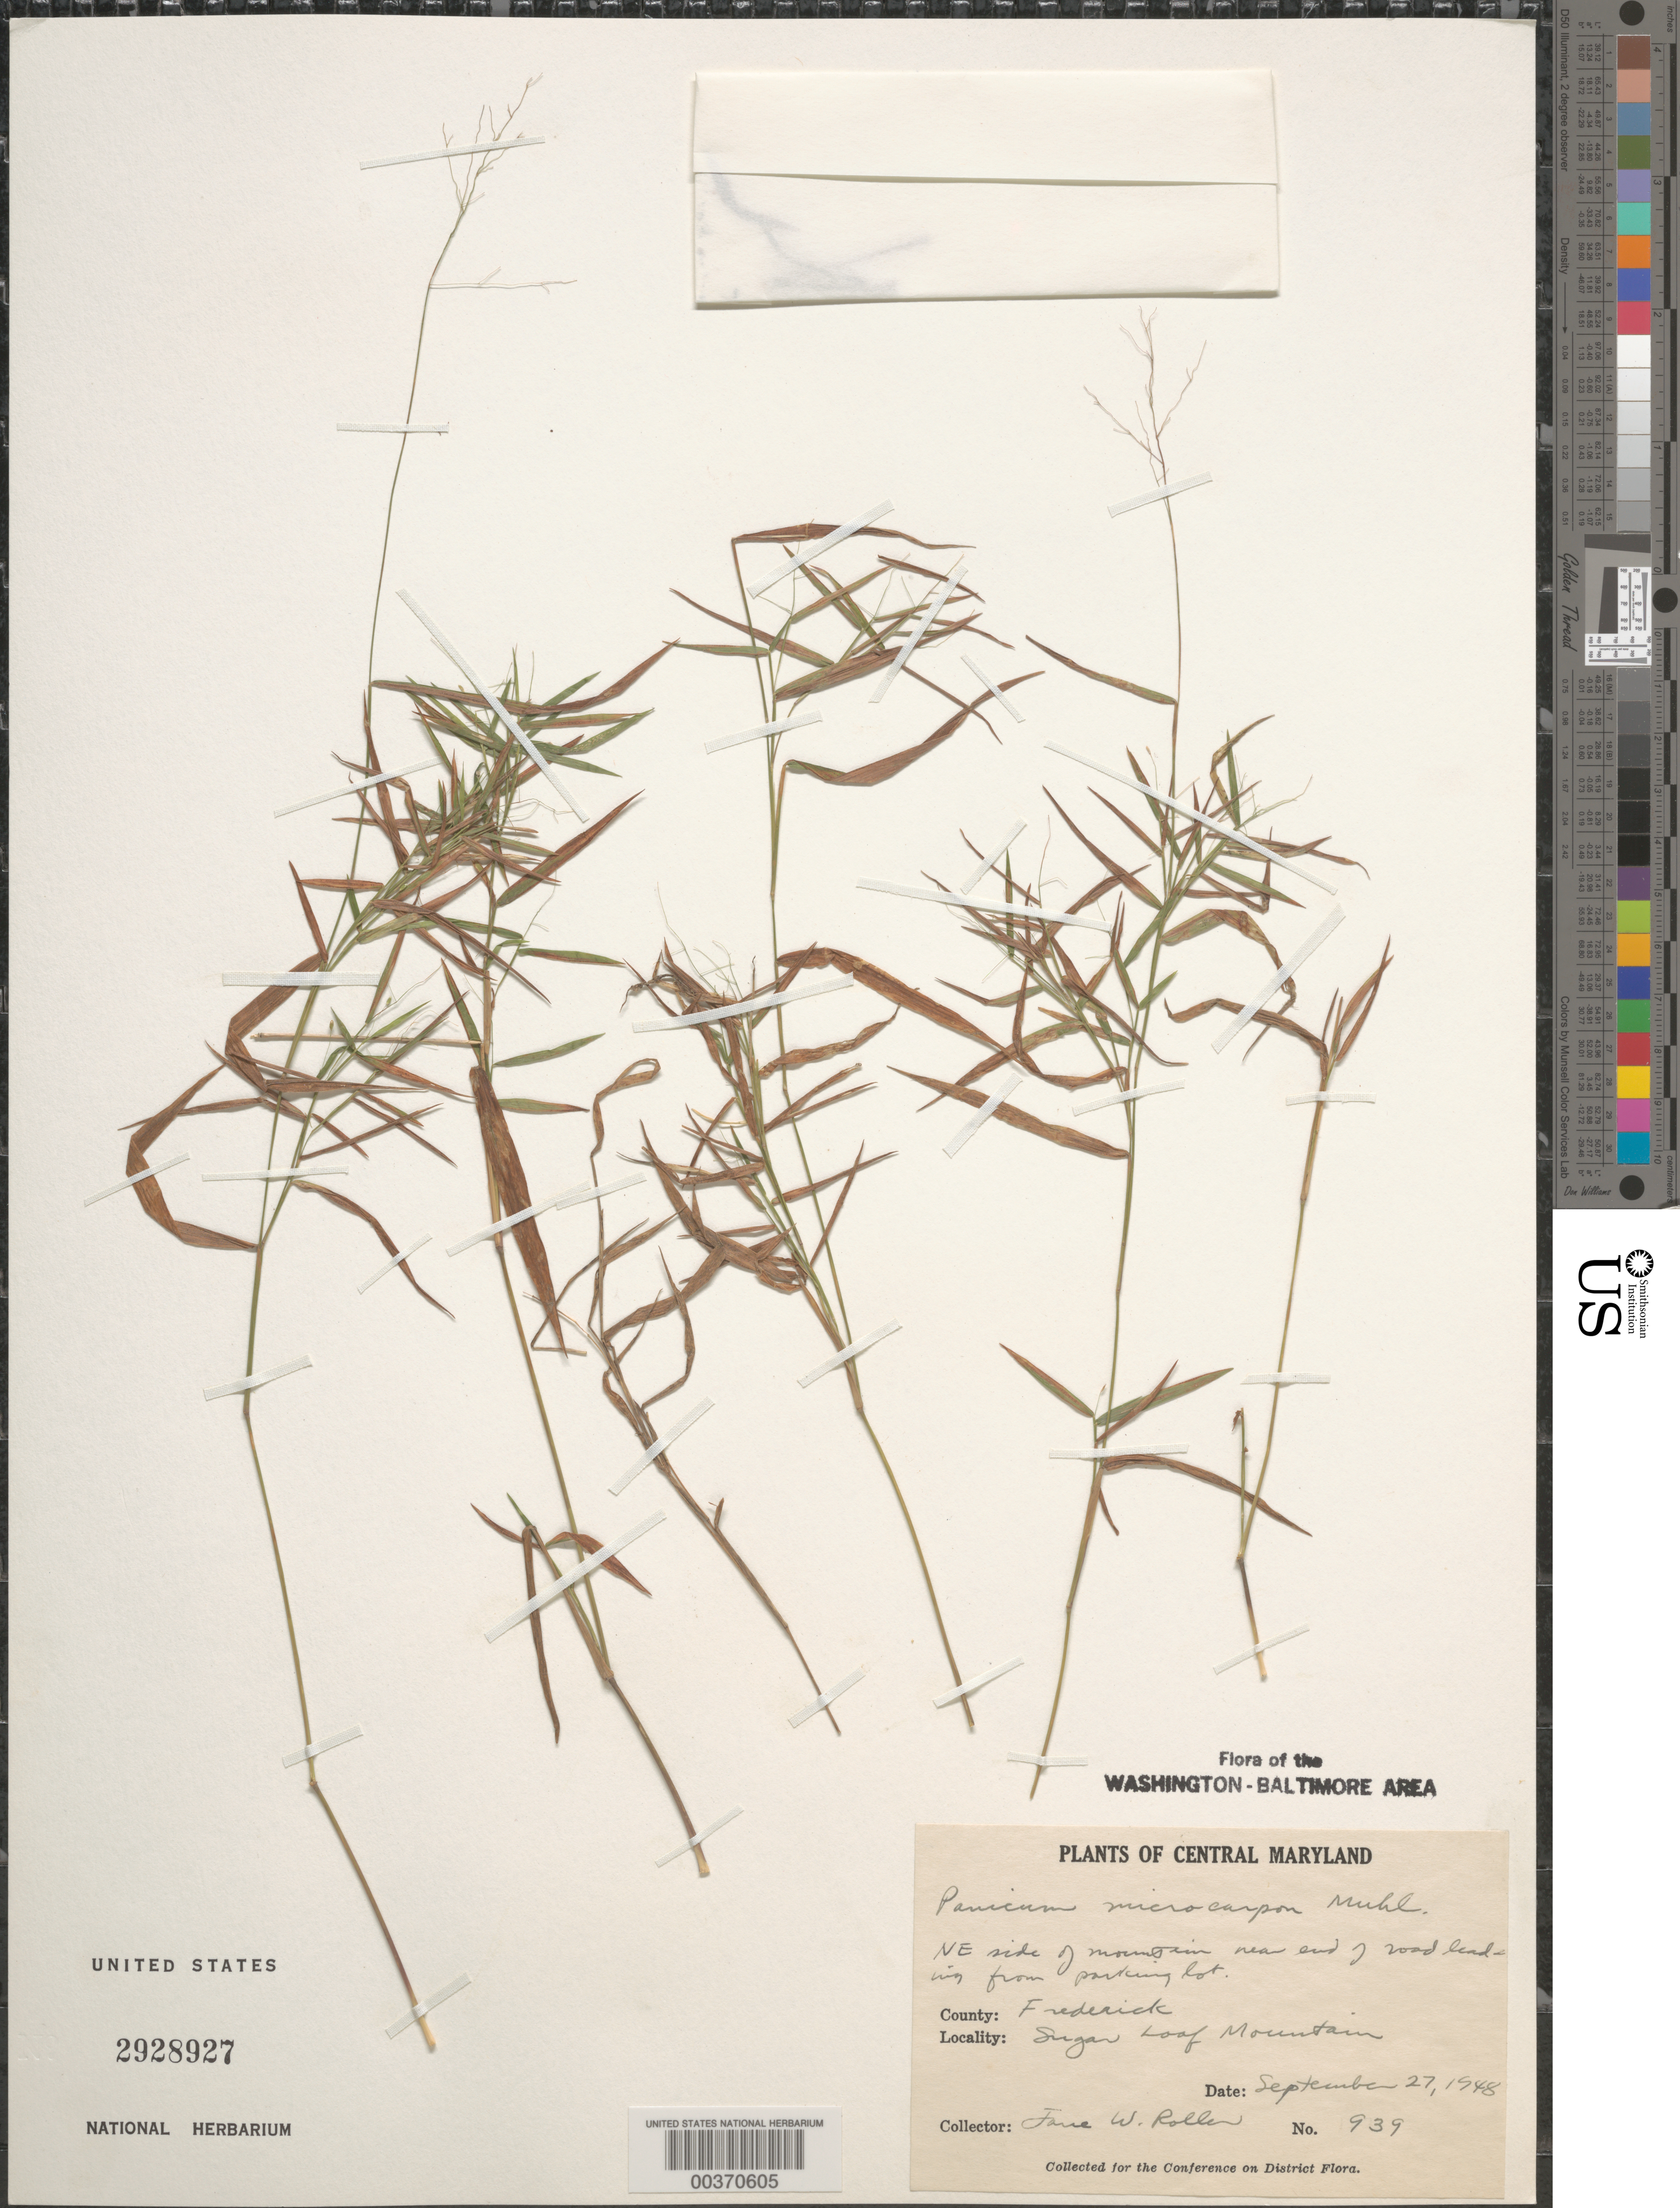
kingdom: Plantae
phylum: Tracheophyta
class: Liliopsida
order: Poales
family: Poaceae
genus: Dichanthelium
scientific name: Dichanthelium dichotomum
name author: (L.) Gould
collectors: J. W. Roller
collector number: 939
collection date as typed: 27 Sep 1948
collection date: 1948-09-27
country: United States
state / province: Maryland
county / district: Frederick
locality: Sugar Loaf Mountain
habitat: Near end of road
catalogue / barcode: US 2928927